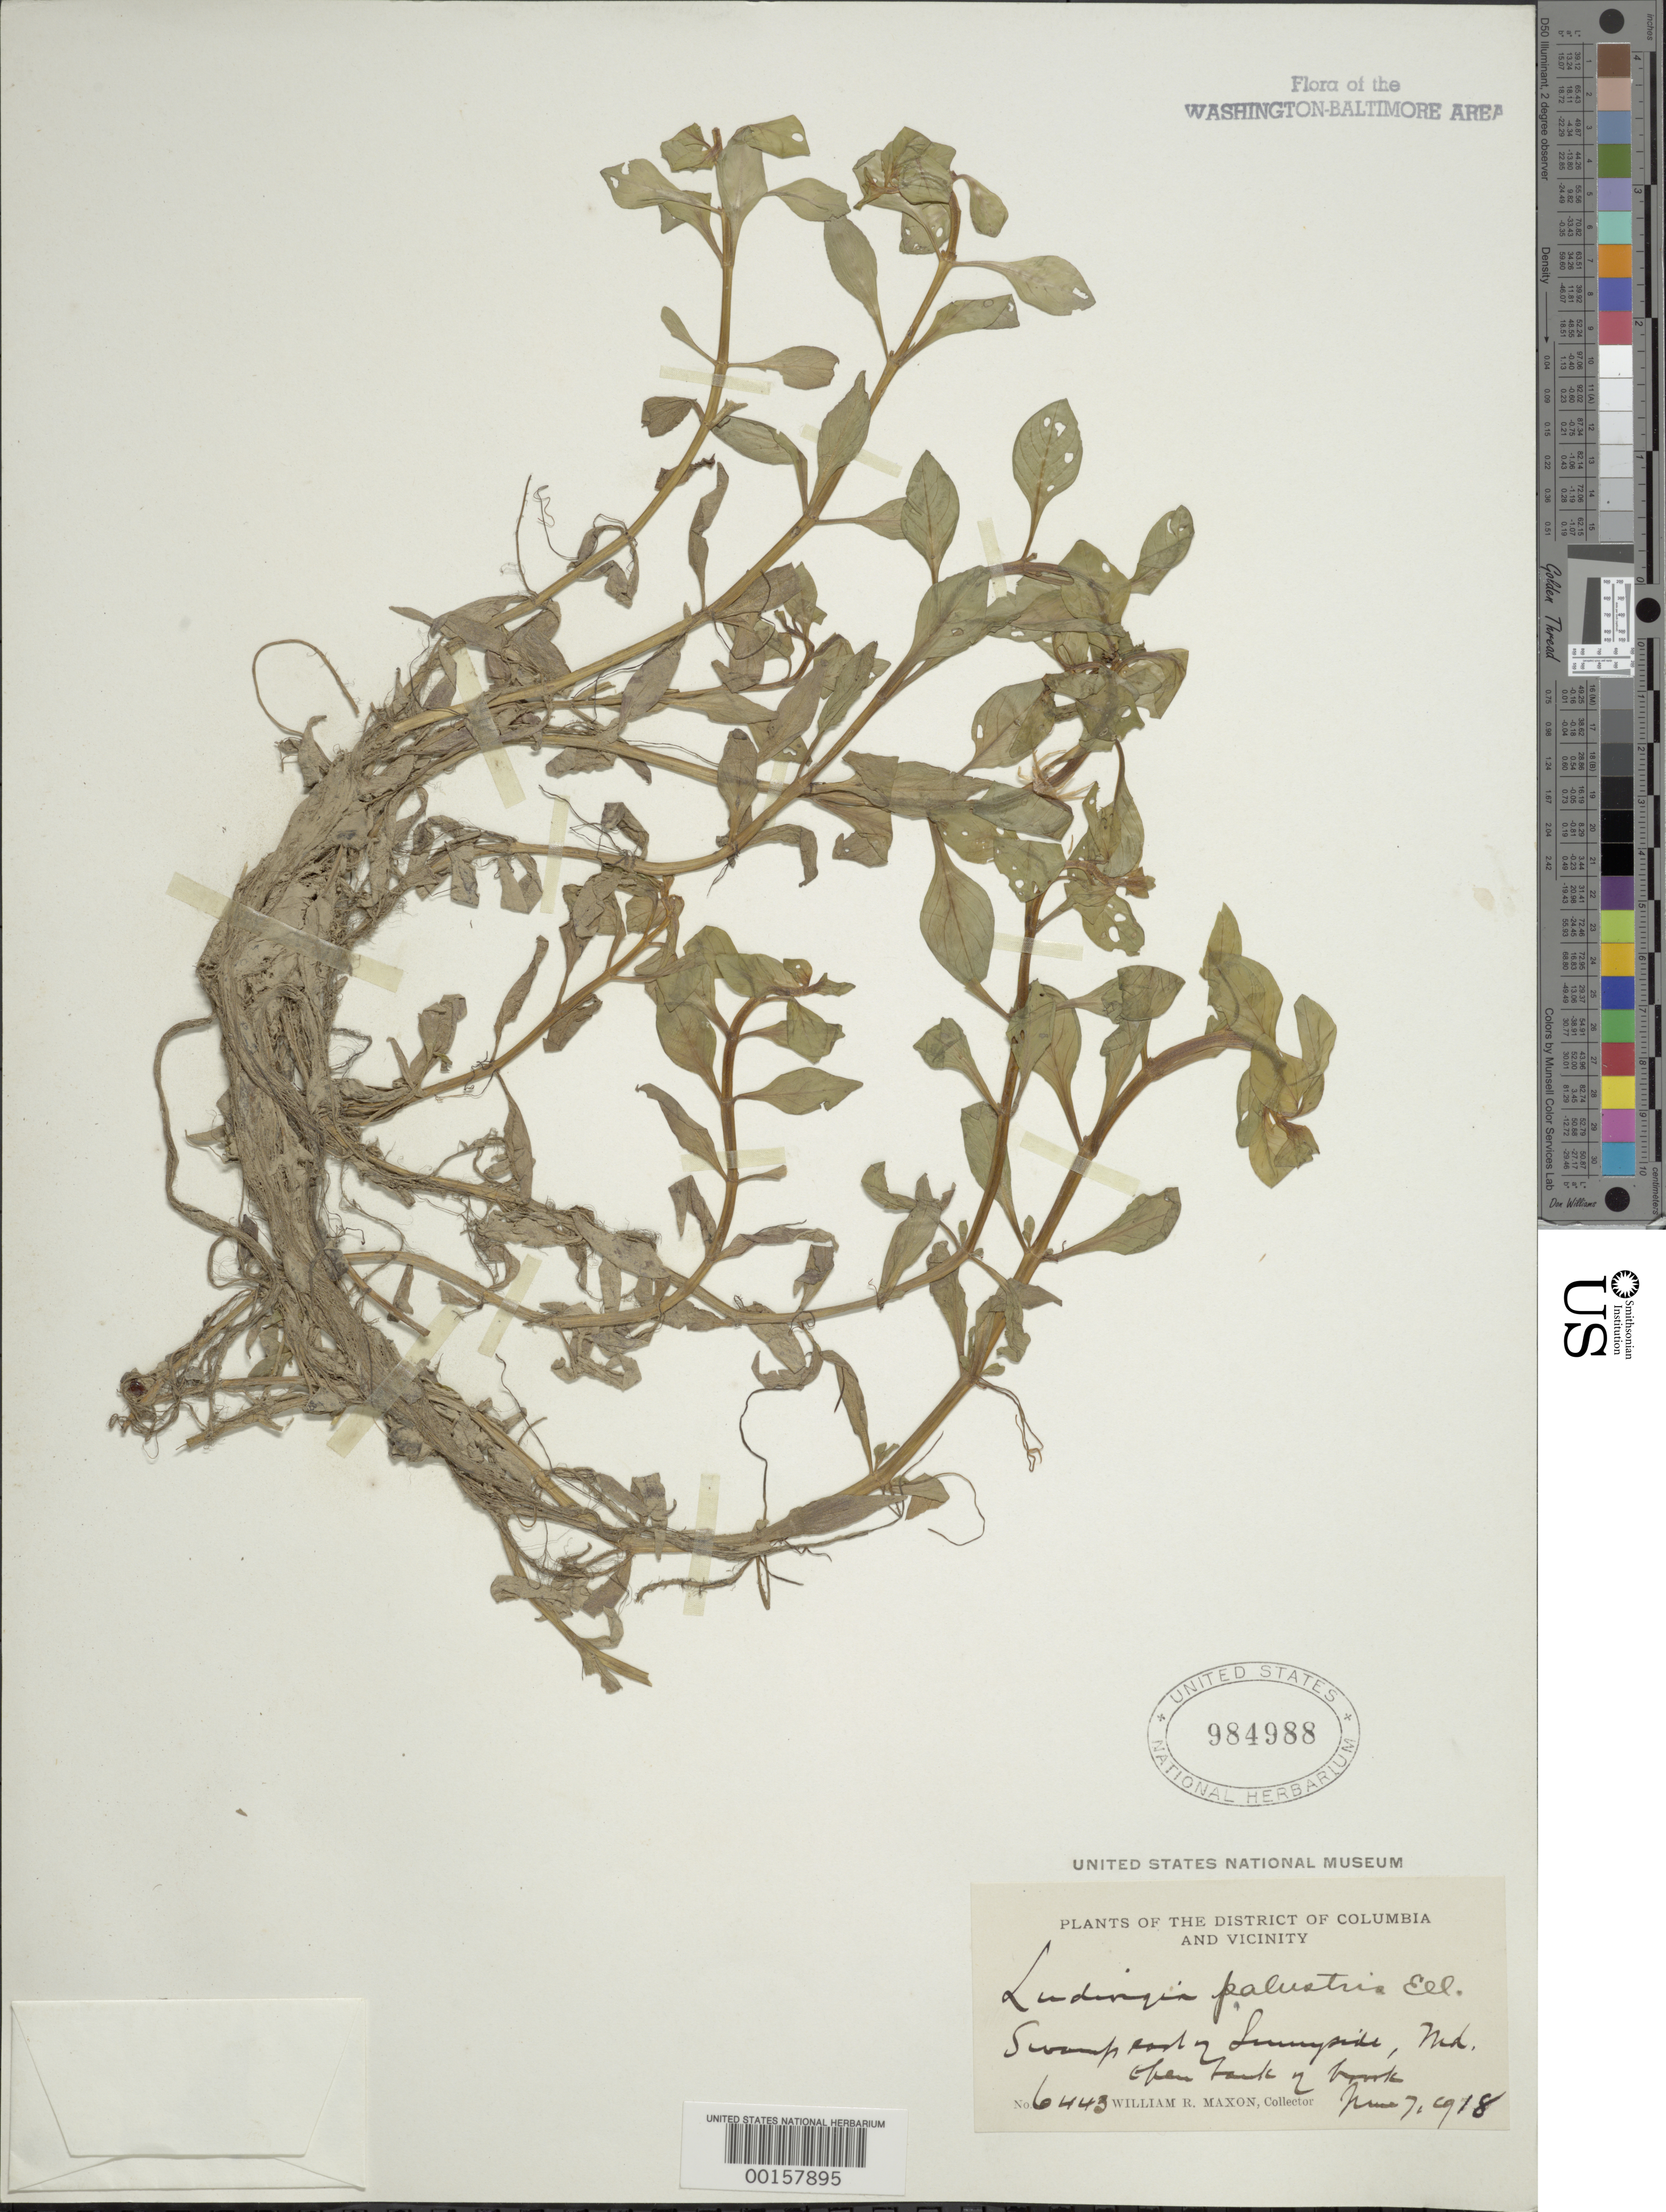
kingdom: Plantae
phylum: Tracheophyta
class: Magnoliopsida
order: Myrtales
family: Onagraceae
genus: Ludwigia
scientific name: Ludwigia palustris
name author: (L.) Elliott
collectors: W. R. Maxon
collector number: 6443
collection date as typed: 07 Jun 1918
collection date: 1918-06-07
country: United States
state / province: Maryland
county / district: Prince George's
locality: E of Sunnyside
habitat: Swamp, open bank of brook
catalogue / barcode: US 984988